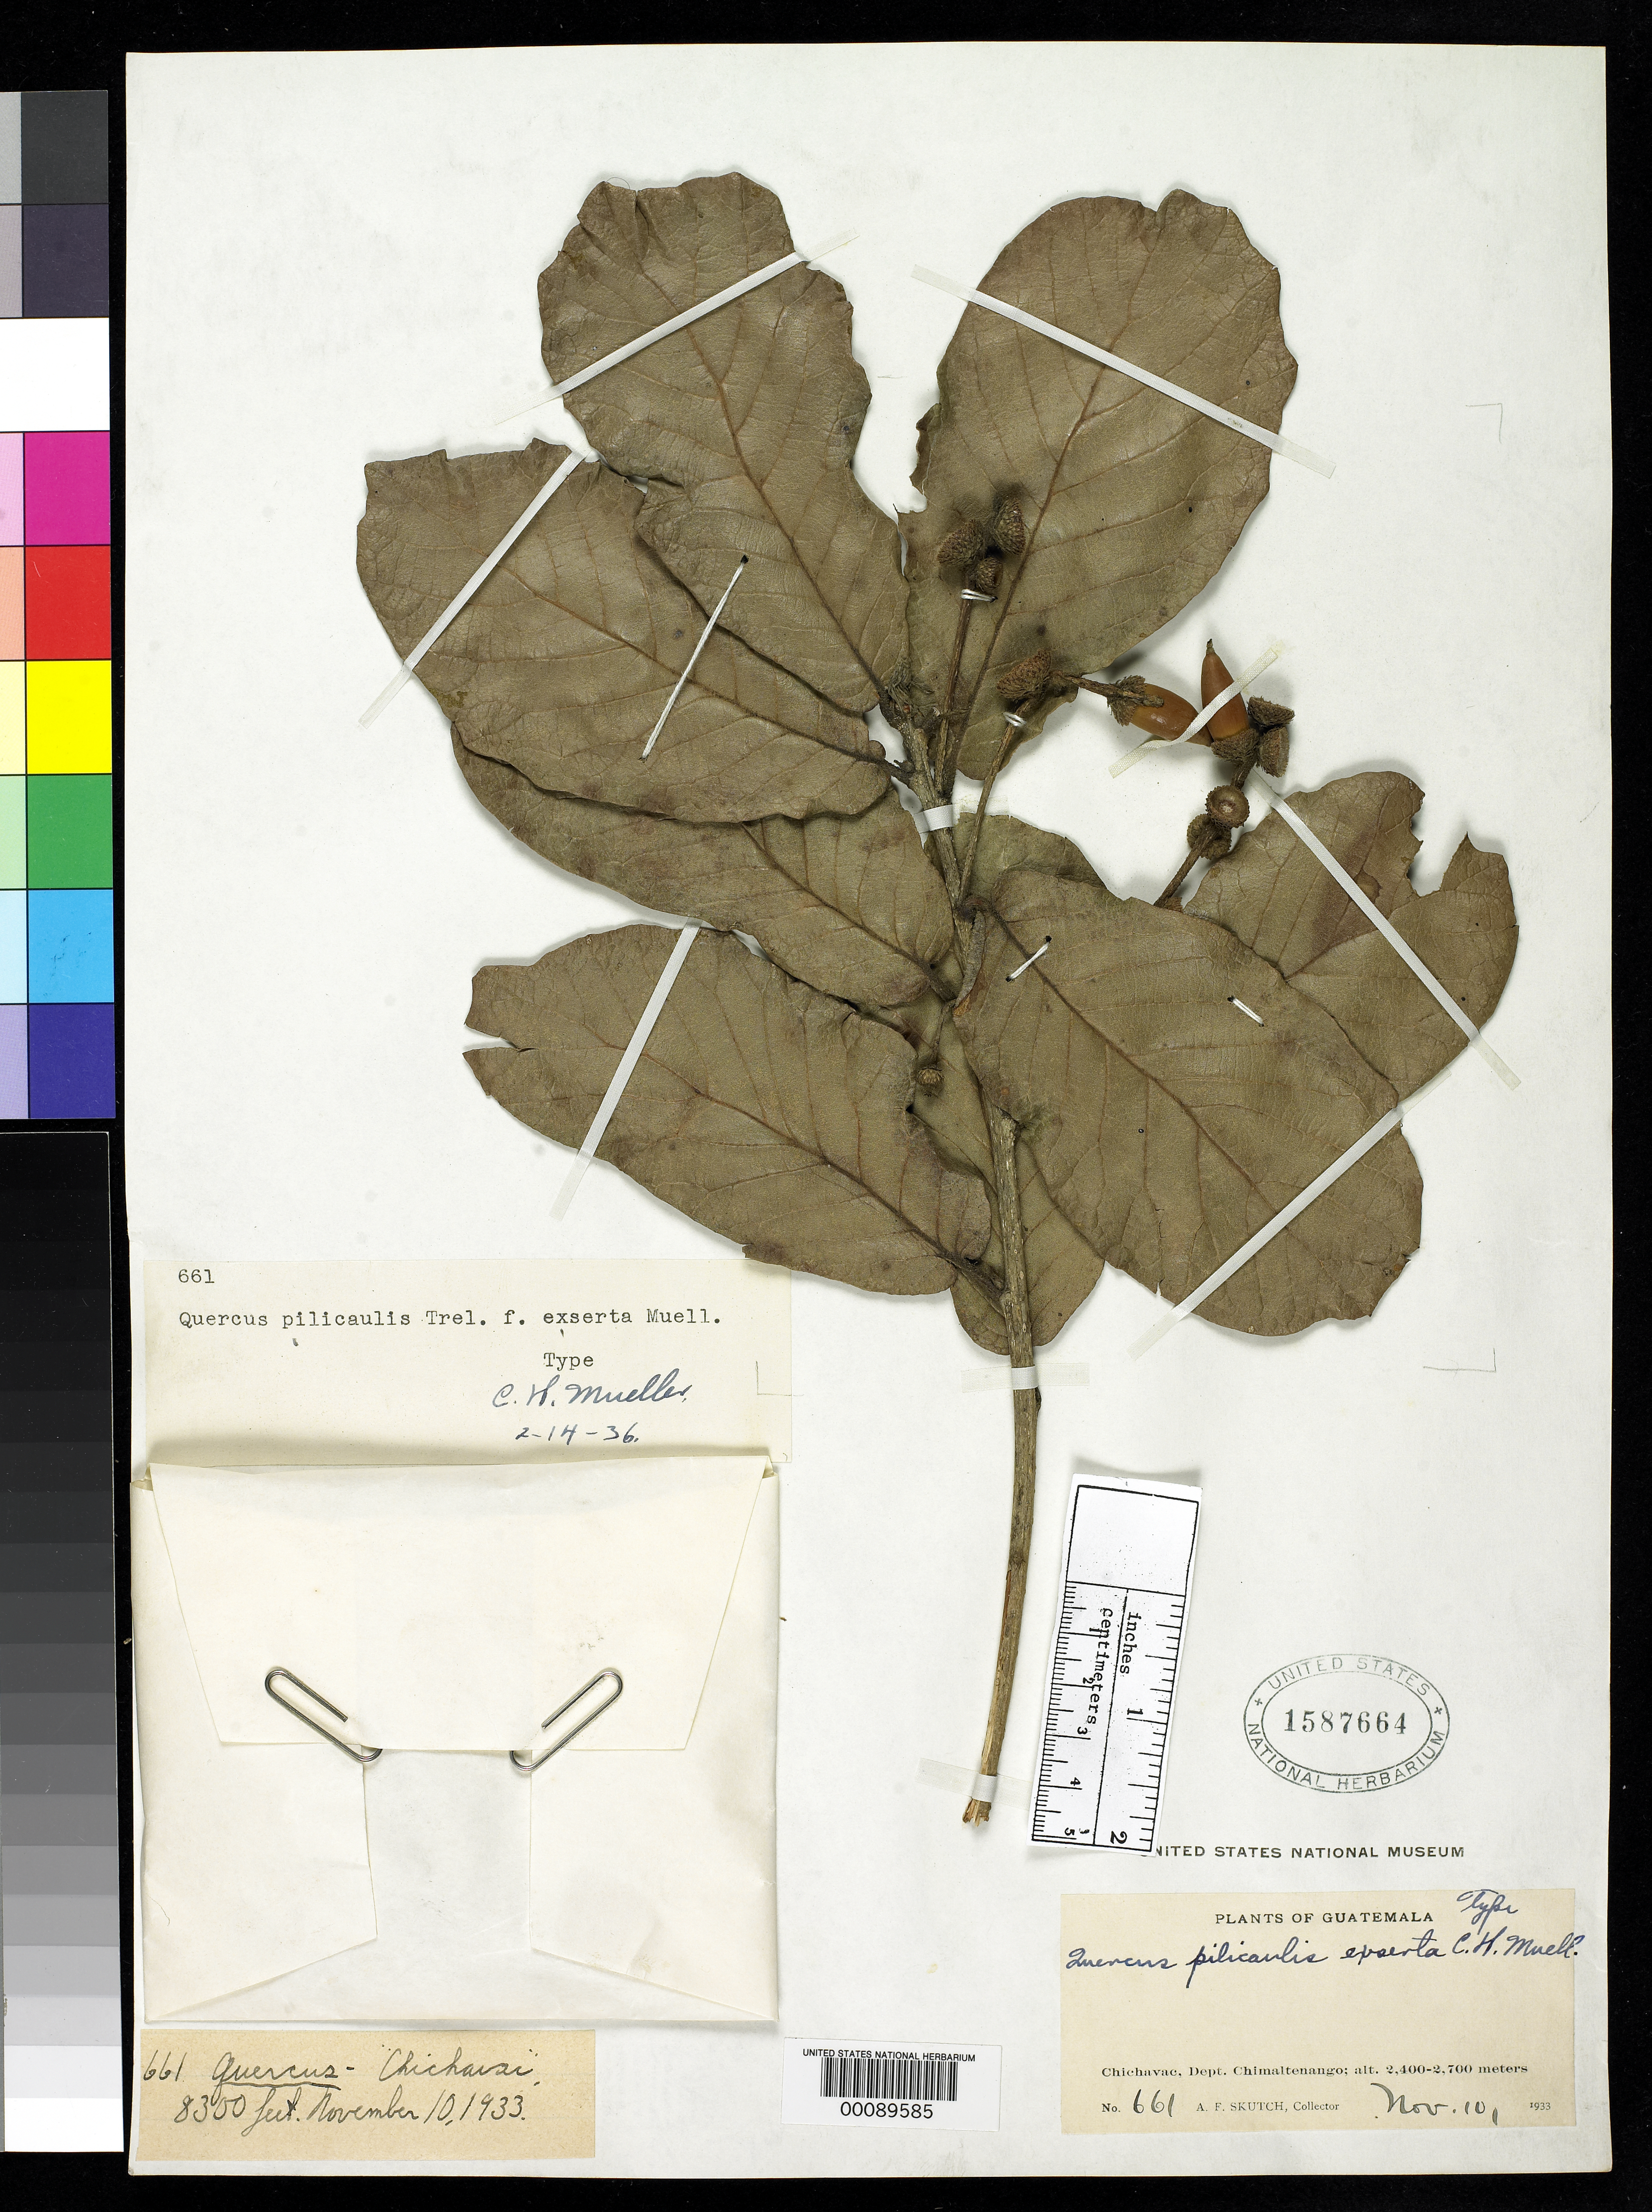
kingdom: Plantae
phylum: Tracheophyta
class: Magnoliopsida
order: Fagales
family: Fagaceae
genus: Quercus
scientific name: Quercus pilicaulis f. exserta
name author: C.H. Mull.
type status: Holotype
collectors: A. F. Skutch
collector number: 661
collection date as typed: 10 Nov 1933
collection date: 1933-11-10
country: Guatemala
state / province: Chimaltenango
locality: Chichavac.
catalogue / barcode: US 1587664